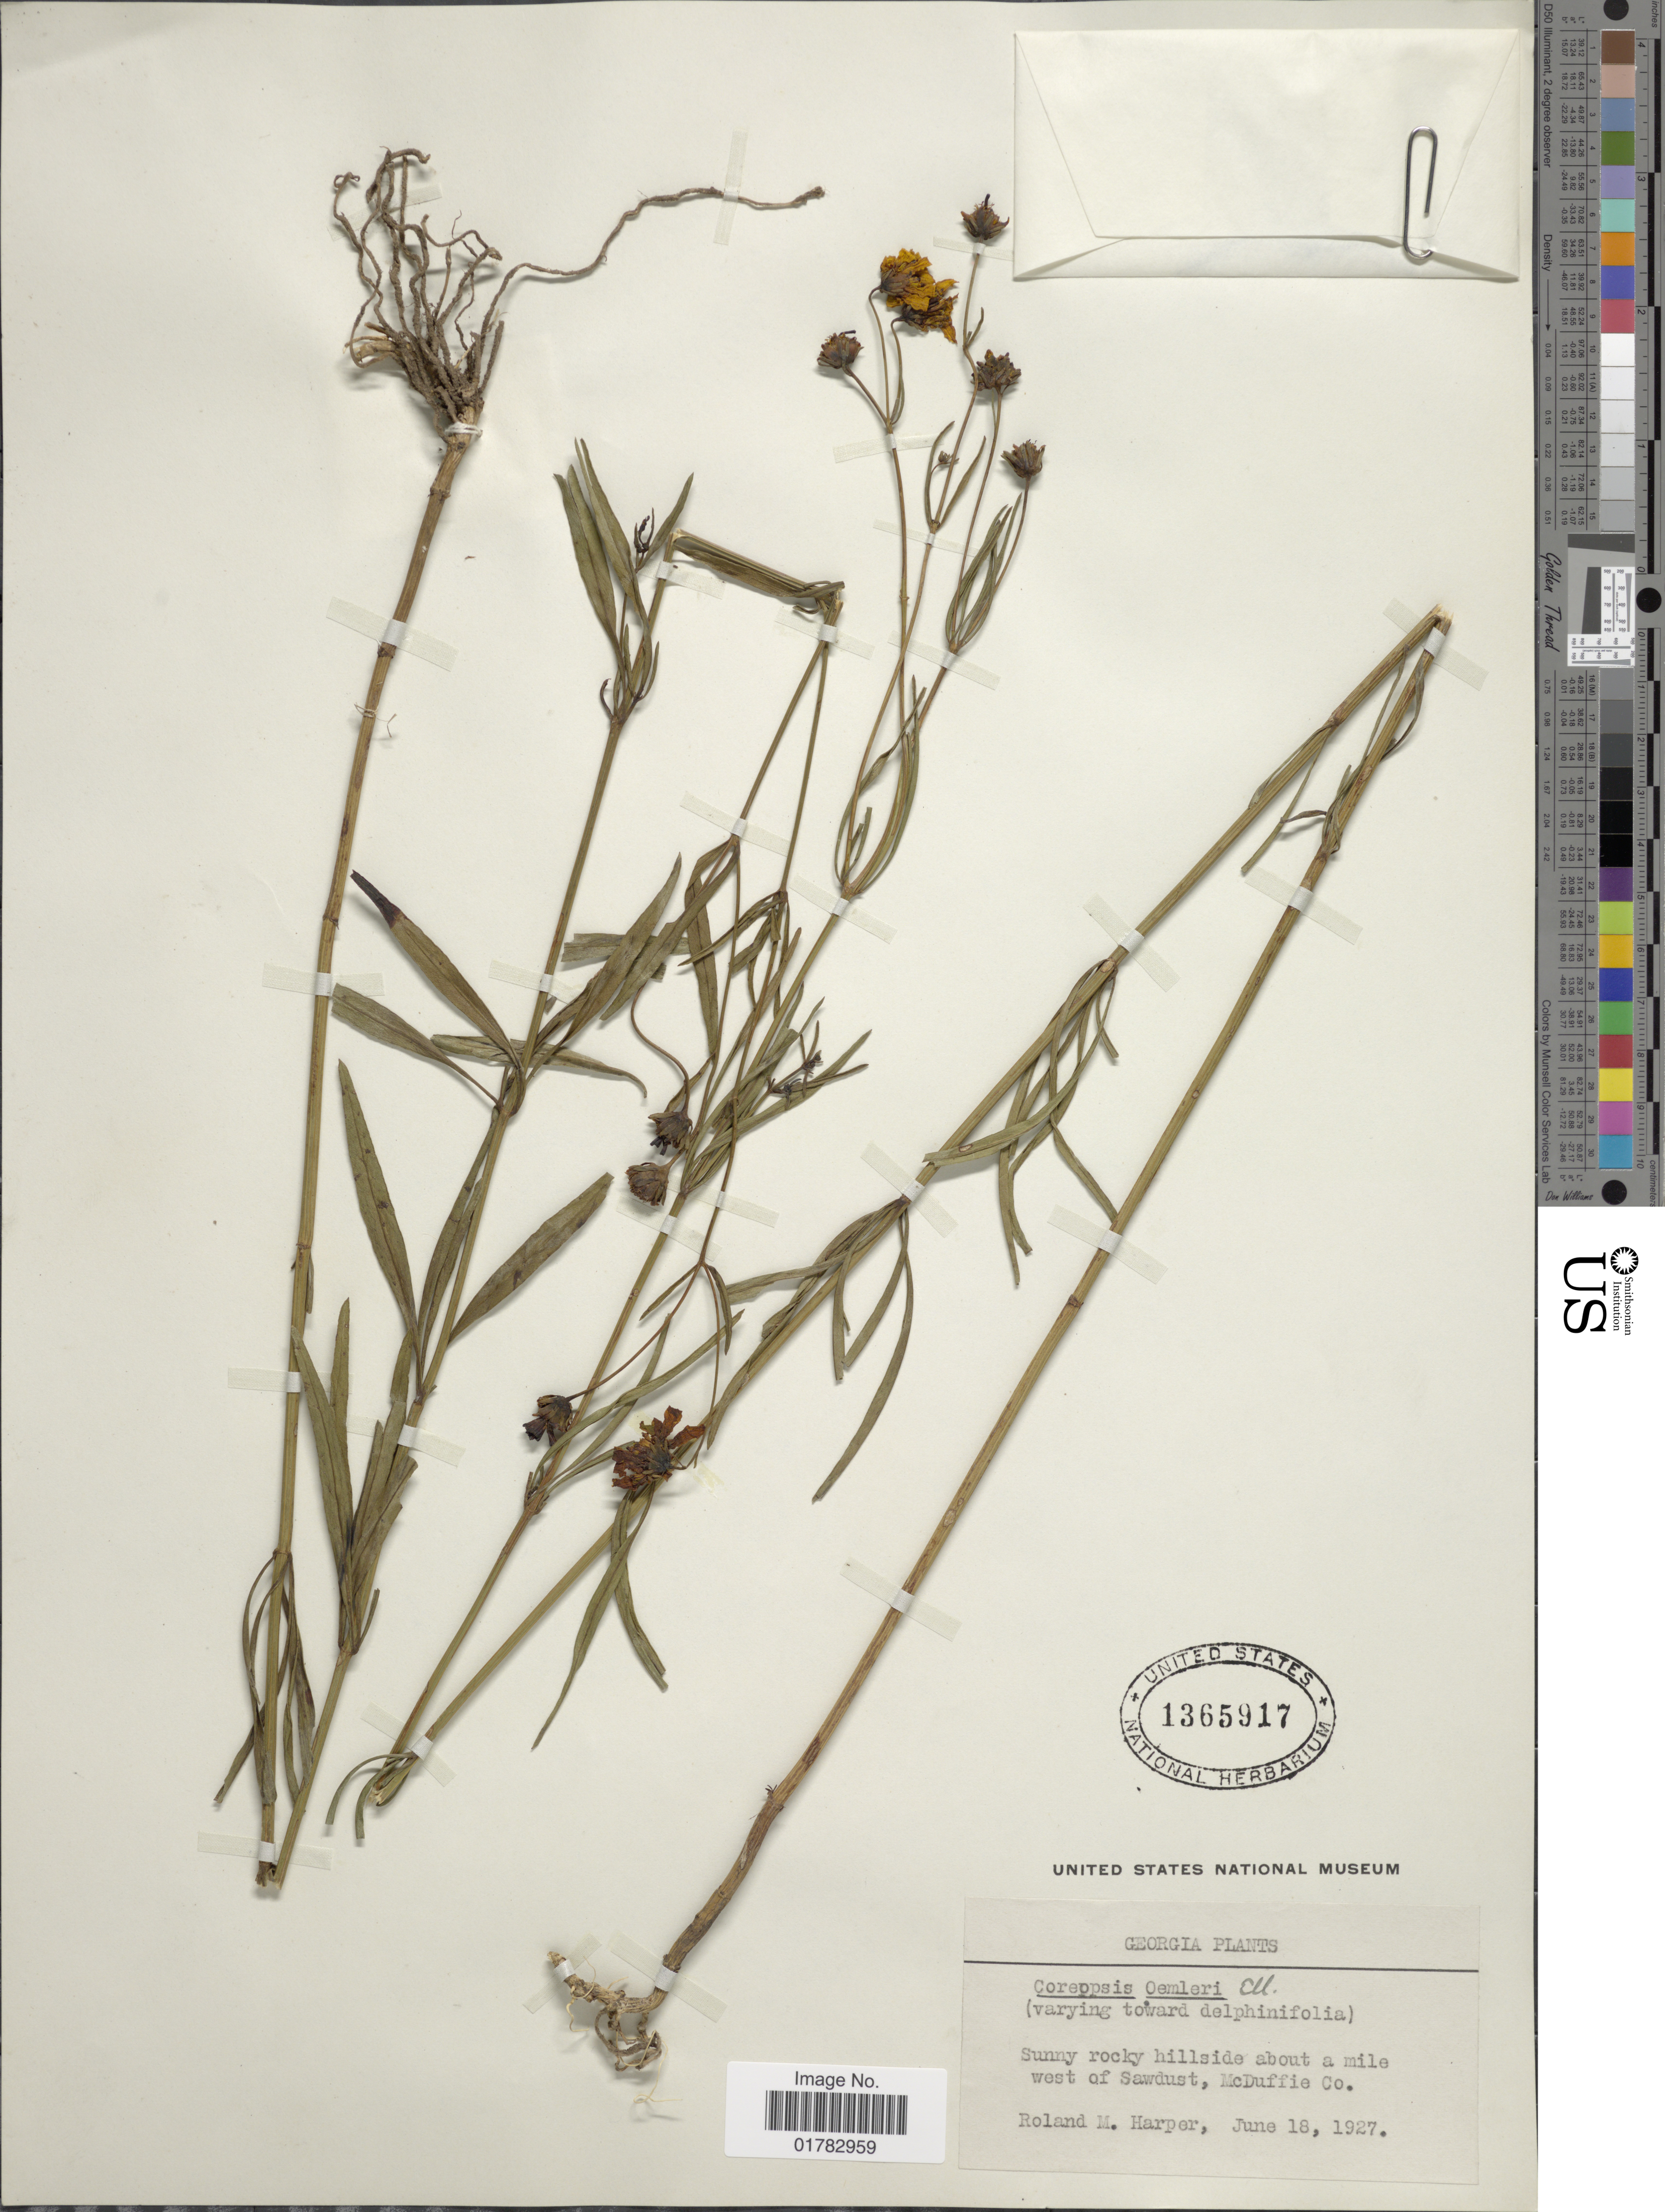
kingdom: Plantae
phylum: Tracheophyta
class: Magnoliopsida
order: Asterales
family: Asteraceae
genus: Coreopsis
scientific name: Coreopsis major var. stellata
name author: (Nutt.) Torr. & A. Gray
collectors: R. M. Harper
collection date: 1927-06-18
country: United States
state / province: Georgia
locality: Sunny rocky hillside about a mile west of Sawdust, Mcduffie Co.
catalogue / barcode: US 1365917